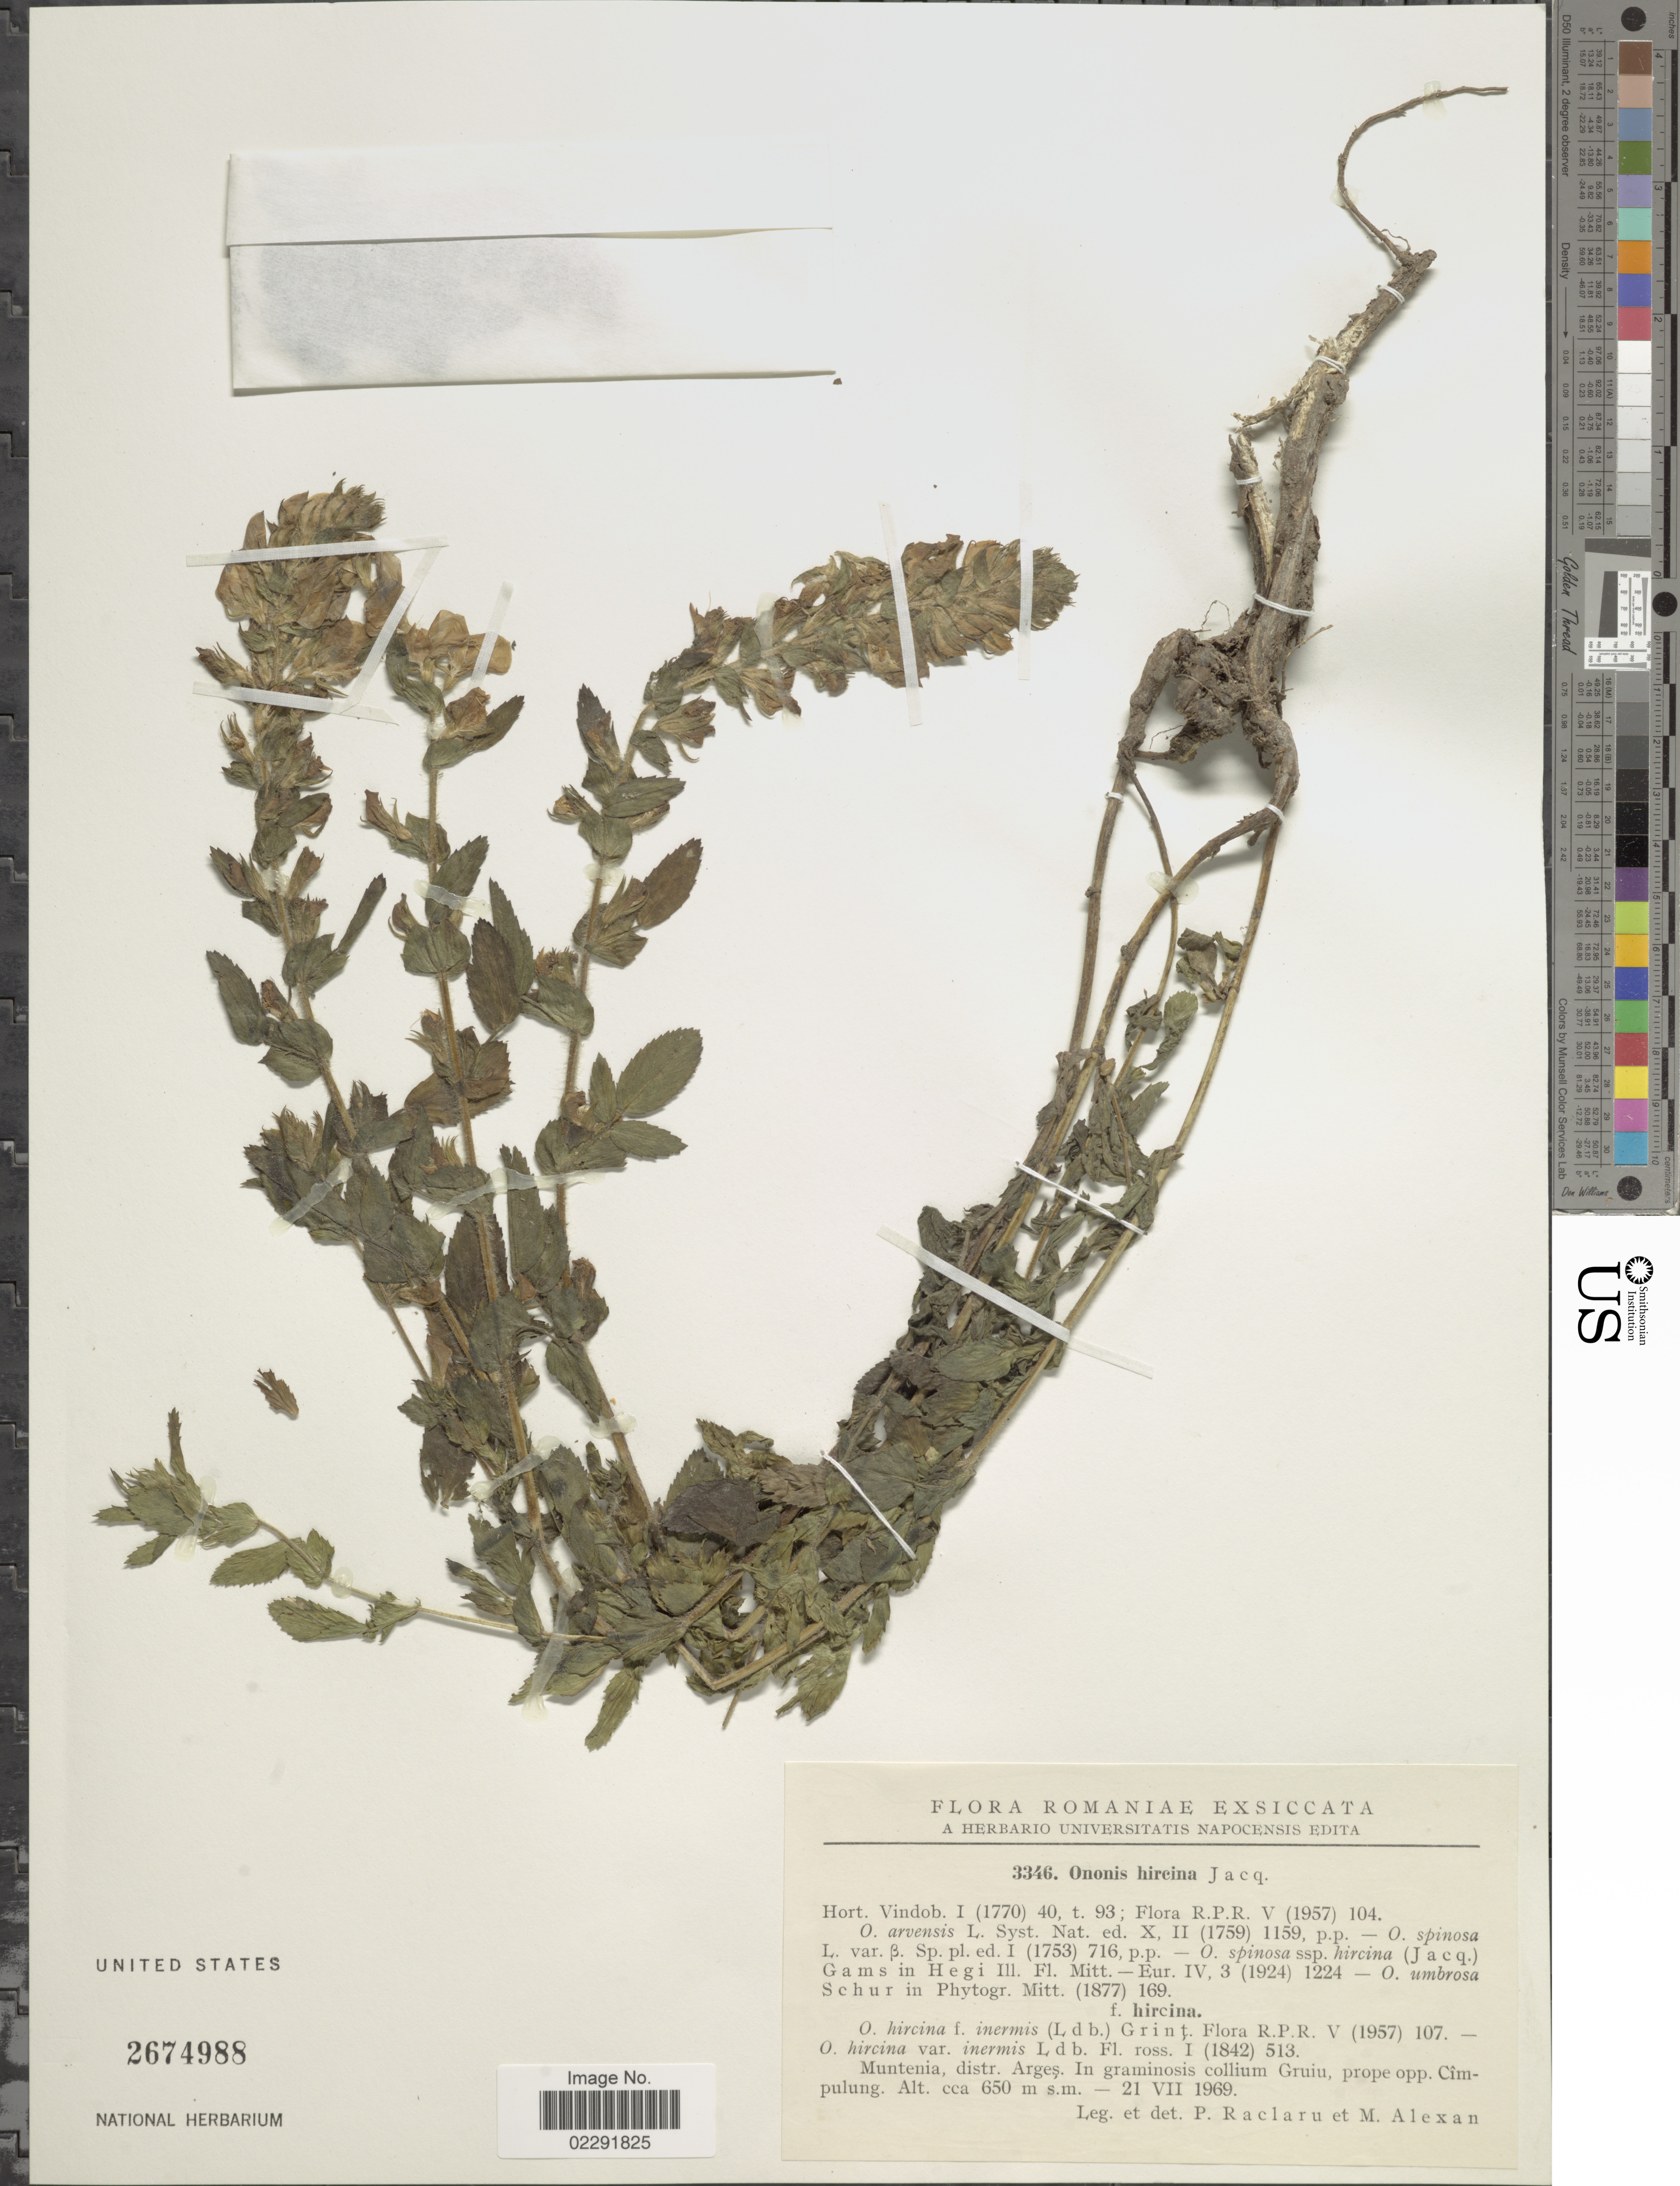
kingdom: Plantae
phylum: Tracheophyta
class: Magnoliopsida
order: Fabales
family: Fabaceae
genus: Ononis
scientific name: Ononis hircina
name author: Jacq.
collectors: P. Raclaru & M. Alexan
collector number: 3346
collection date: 1969-07-21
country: Romania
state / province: Arges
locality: Muntenia, distr. Arges, in graminosis collium Gruiu, prope opp. Cimpulung.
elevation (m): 650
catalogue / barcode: US 2674988